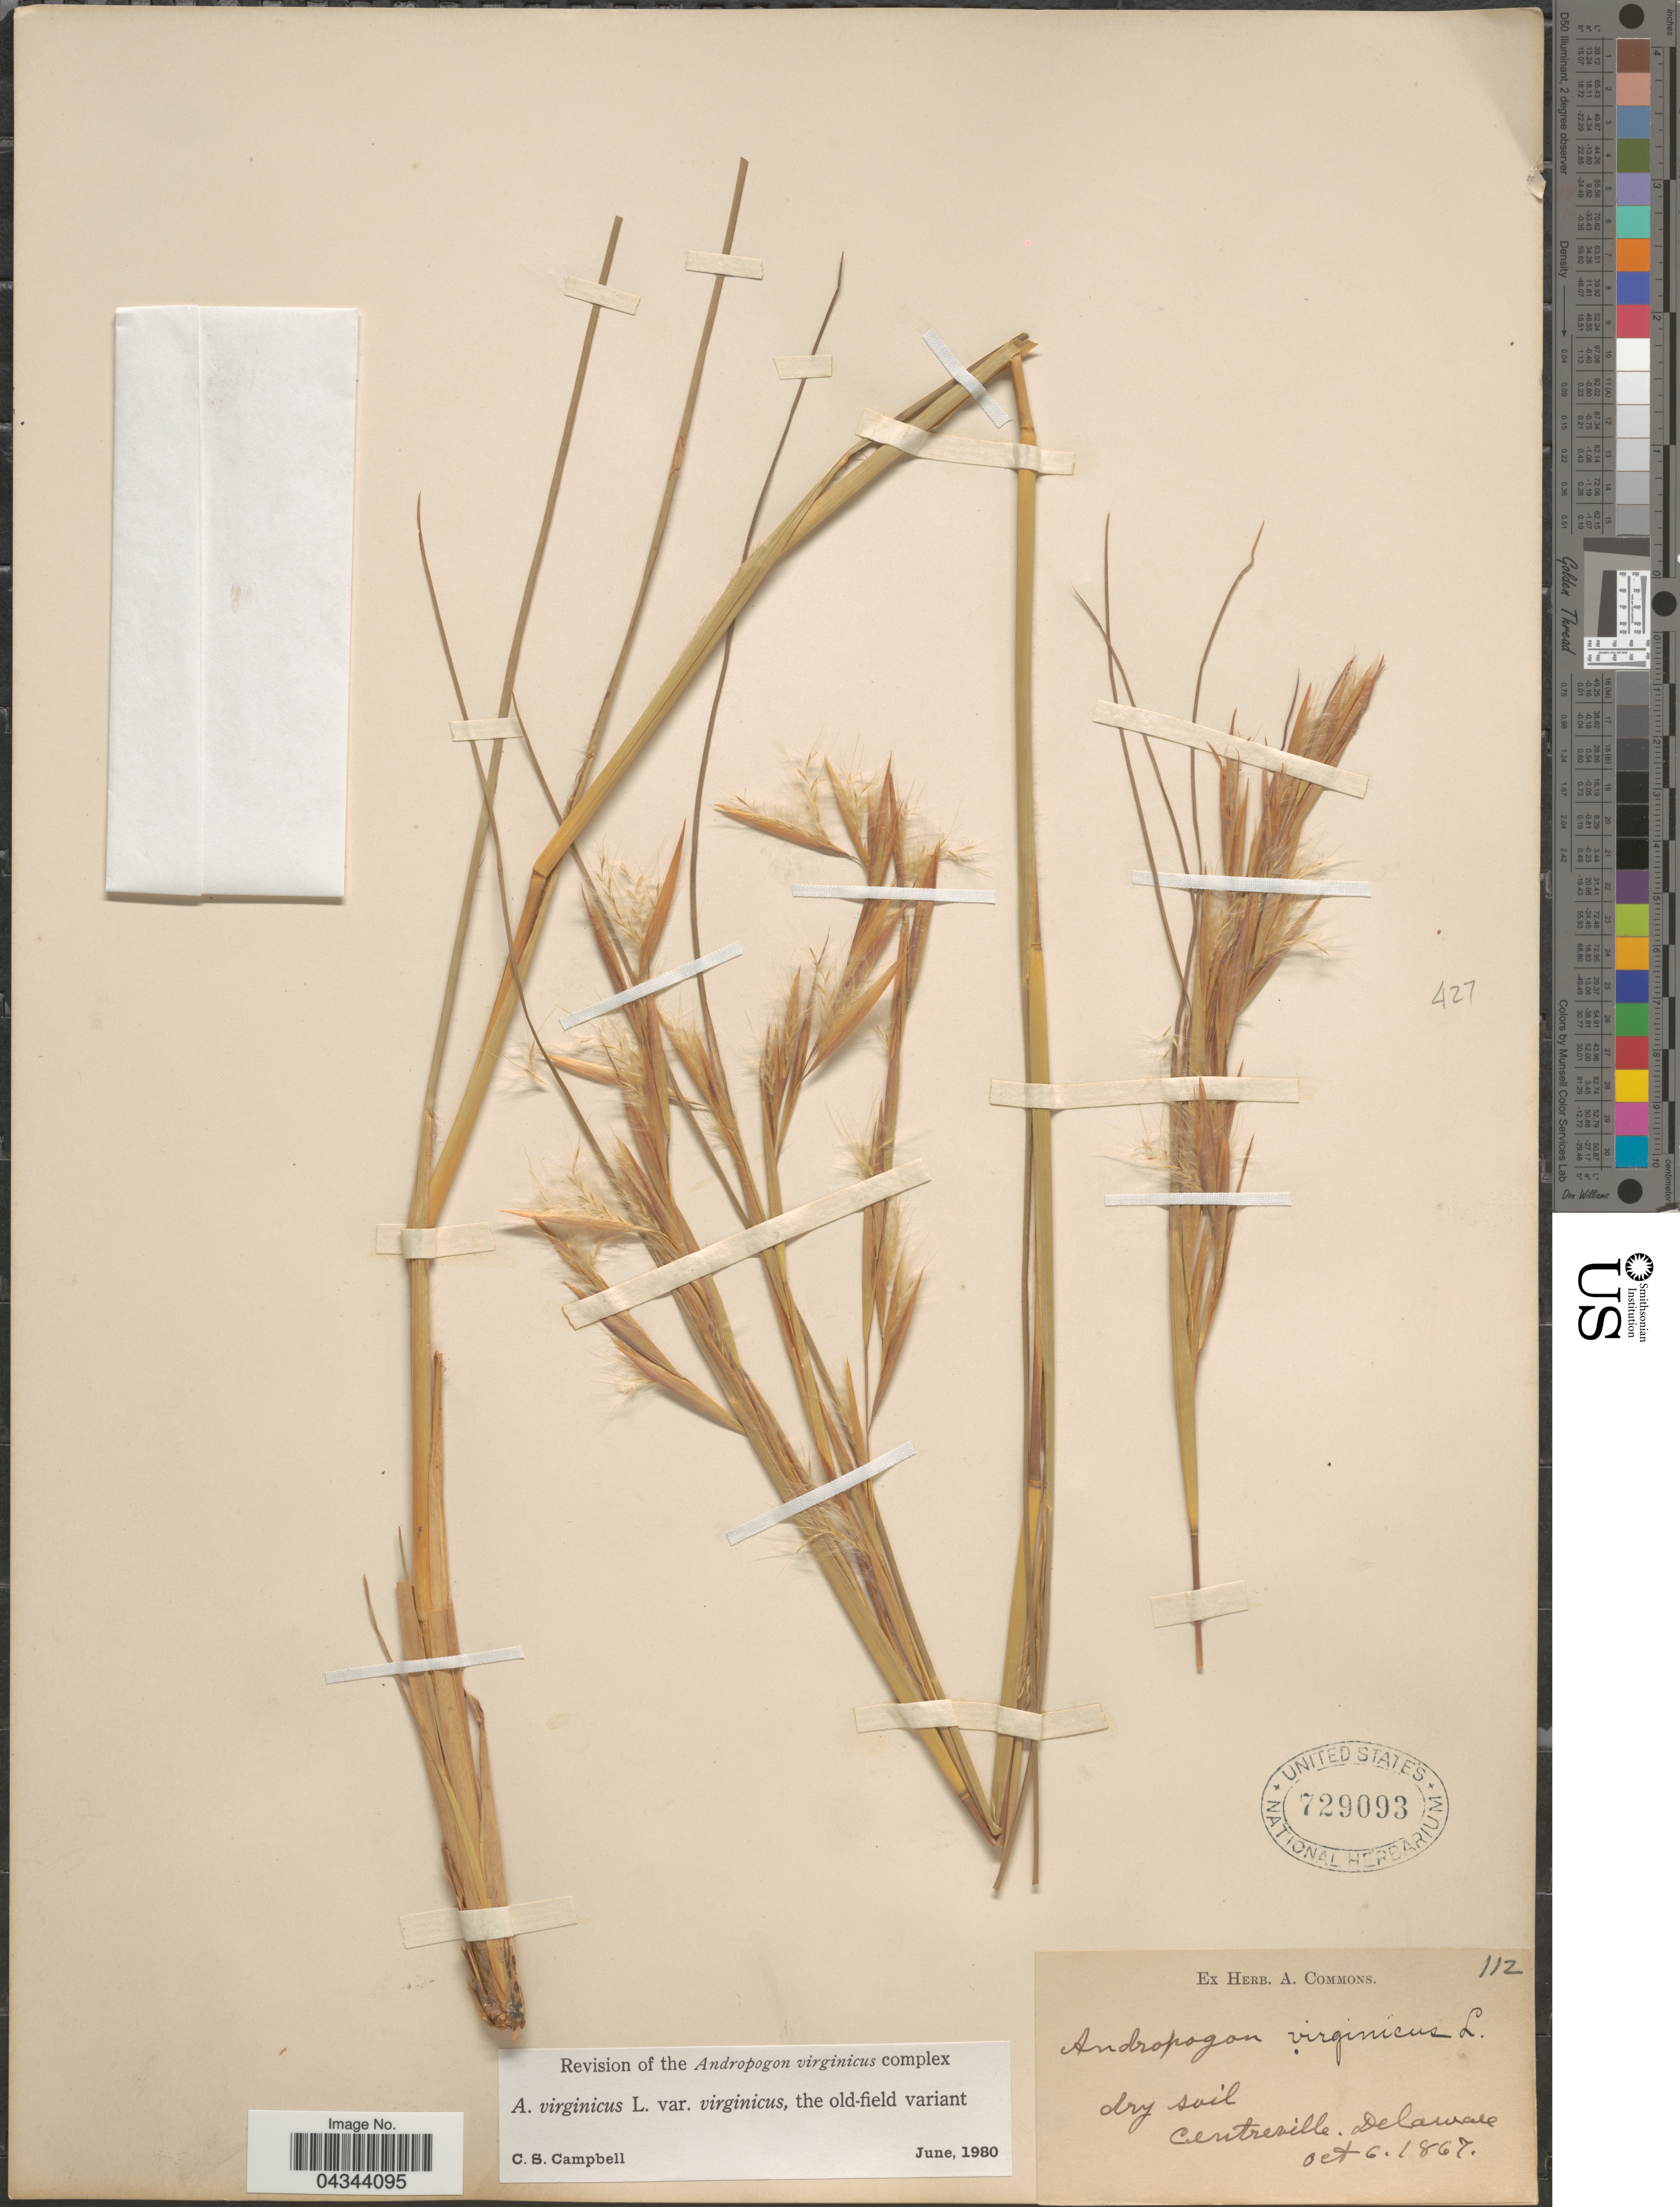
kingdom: Plantae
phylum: Tracheophyta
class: Liliopsida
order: Poales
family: Poaceae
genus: Andropogon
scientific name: Andropogon virginicus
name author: L.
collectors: ex herb. A. Commons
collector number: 112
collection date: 1867-10-06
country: United States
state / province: Delaware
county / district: New Castle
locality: Centreville.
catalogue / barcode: US 729093